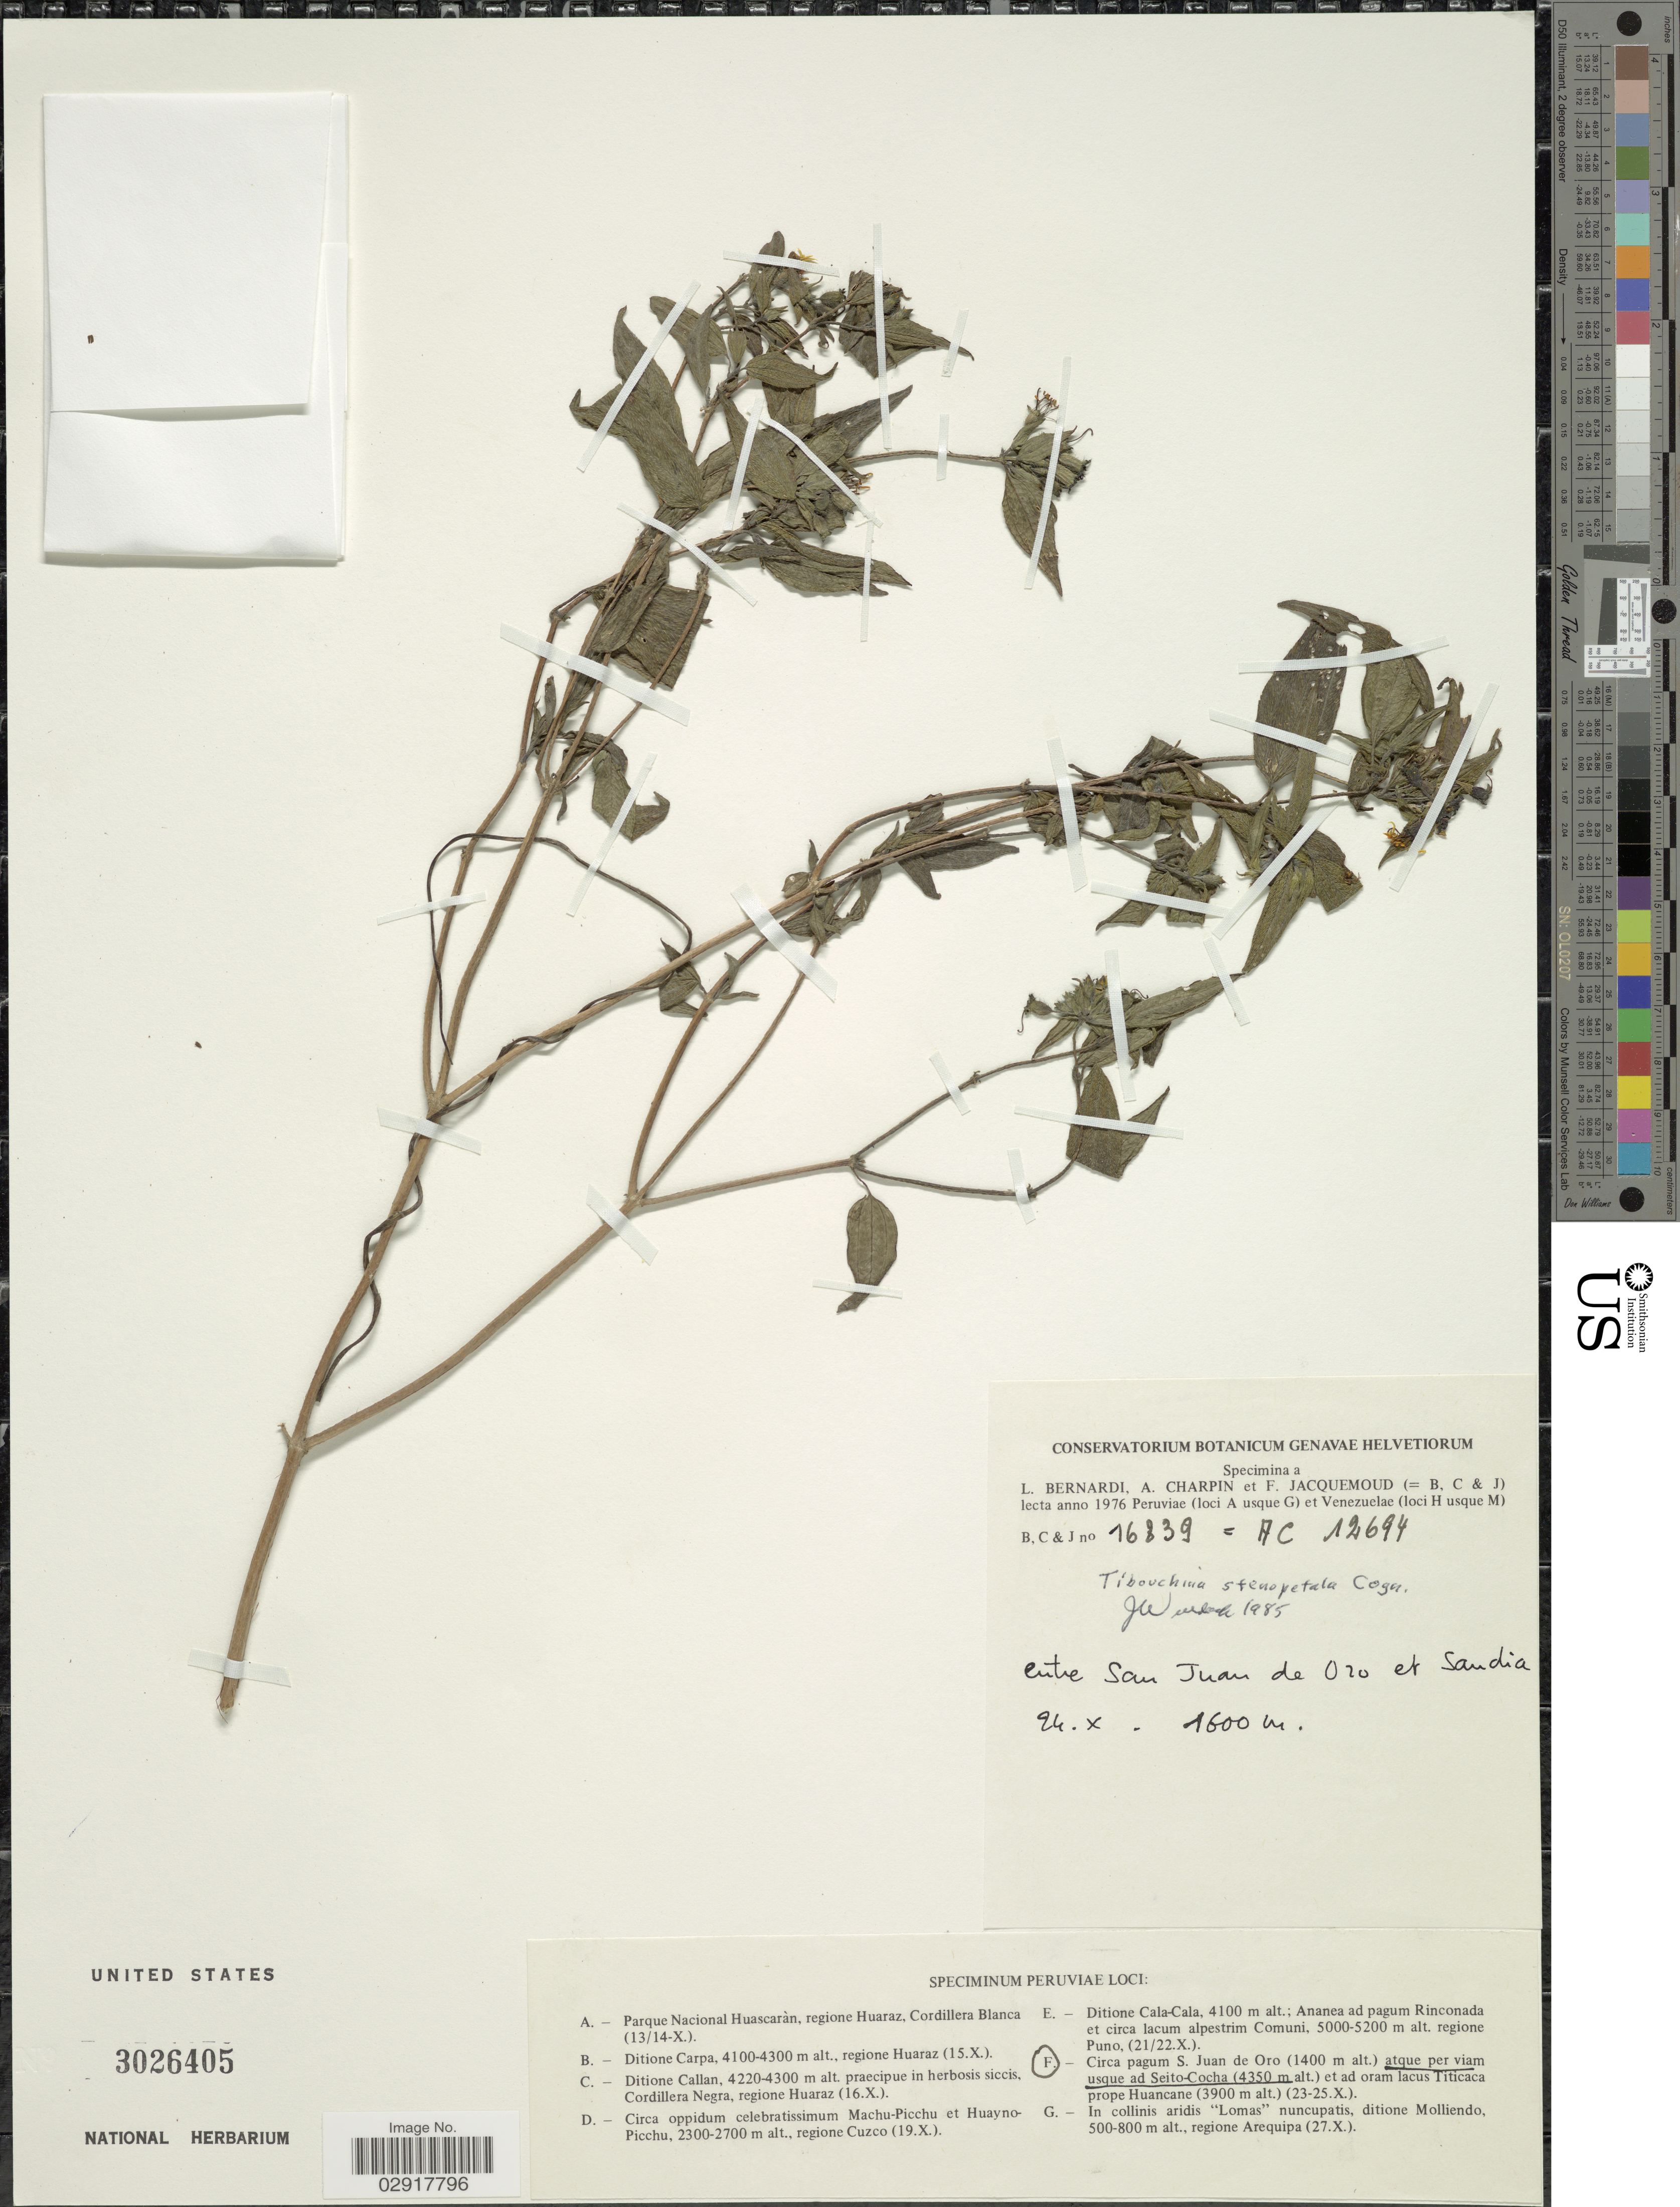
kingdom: Plantae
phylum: Tracheophyta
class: Magnoliopsida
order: Myrtales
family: Melastomataceae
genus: Chaetogastra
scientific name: Chaetogastra stenopetala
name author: (Cogn.) P.J.F. Guim. & Michelang.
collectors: L. Bernardi, A. Charpin & F. Jacquemoud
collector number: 16839=AC12694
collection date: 1976-10-24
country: Peru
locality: Entre San Juan de Oro et Sandia. Atque per viam usque ad Seito-Cocha.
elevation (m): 1600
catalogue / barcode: US 3026405